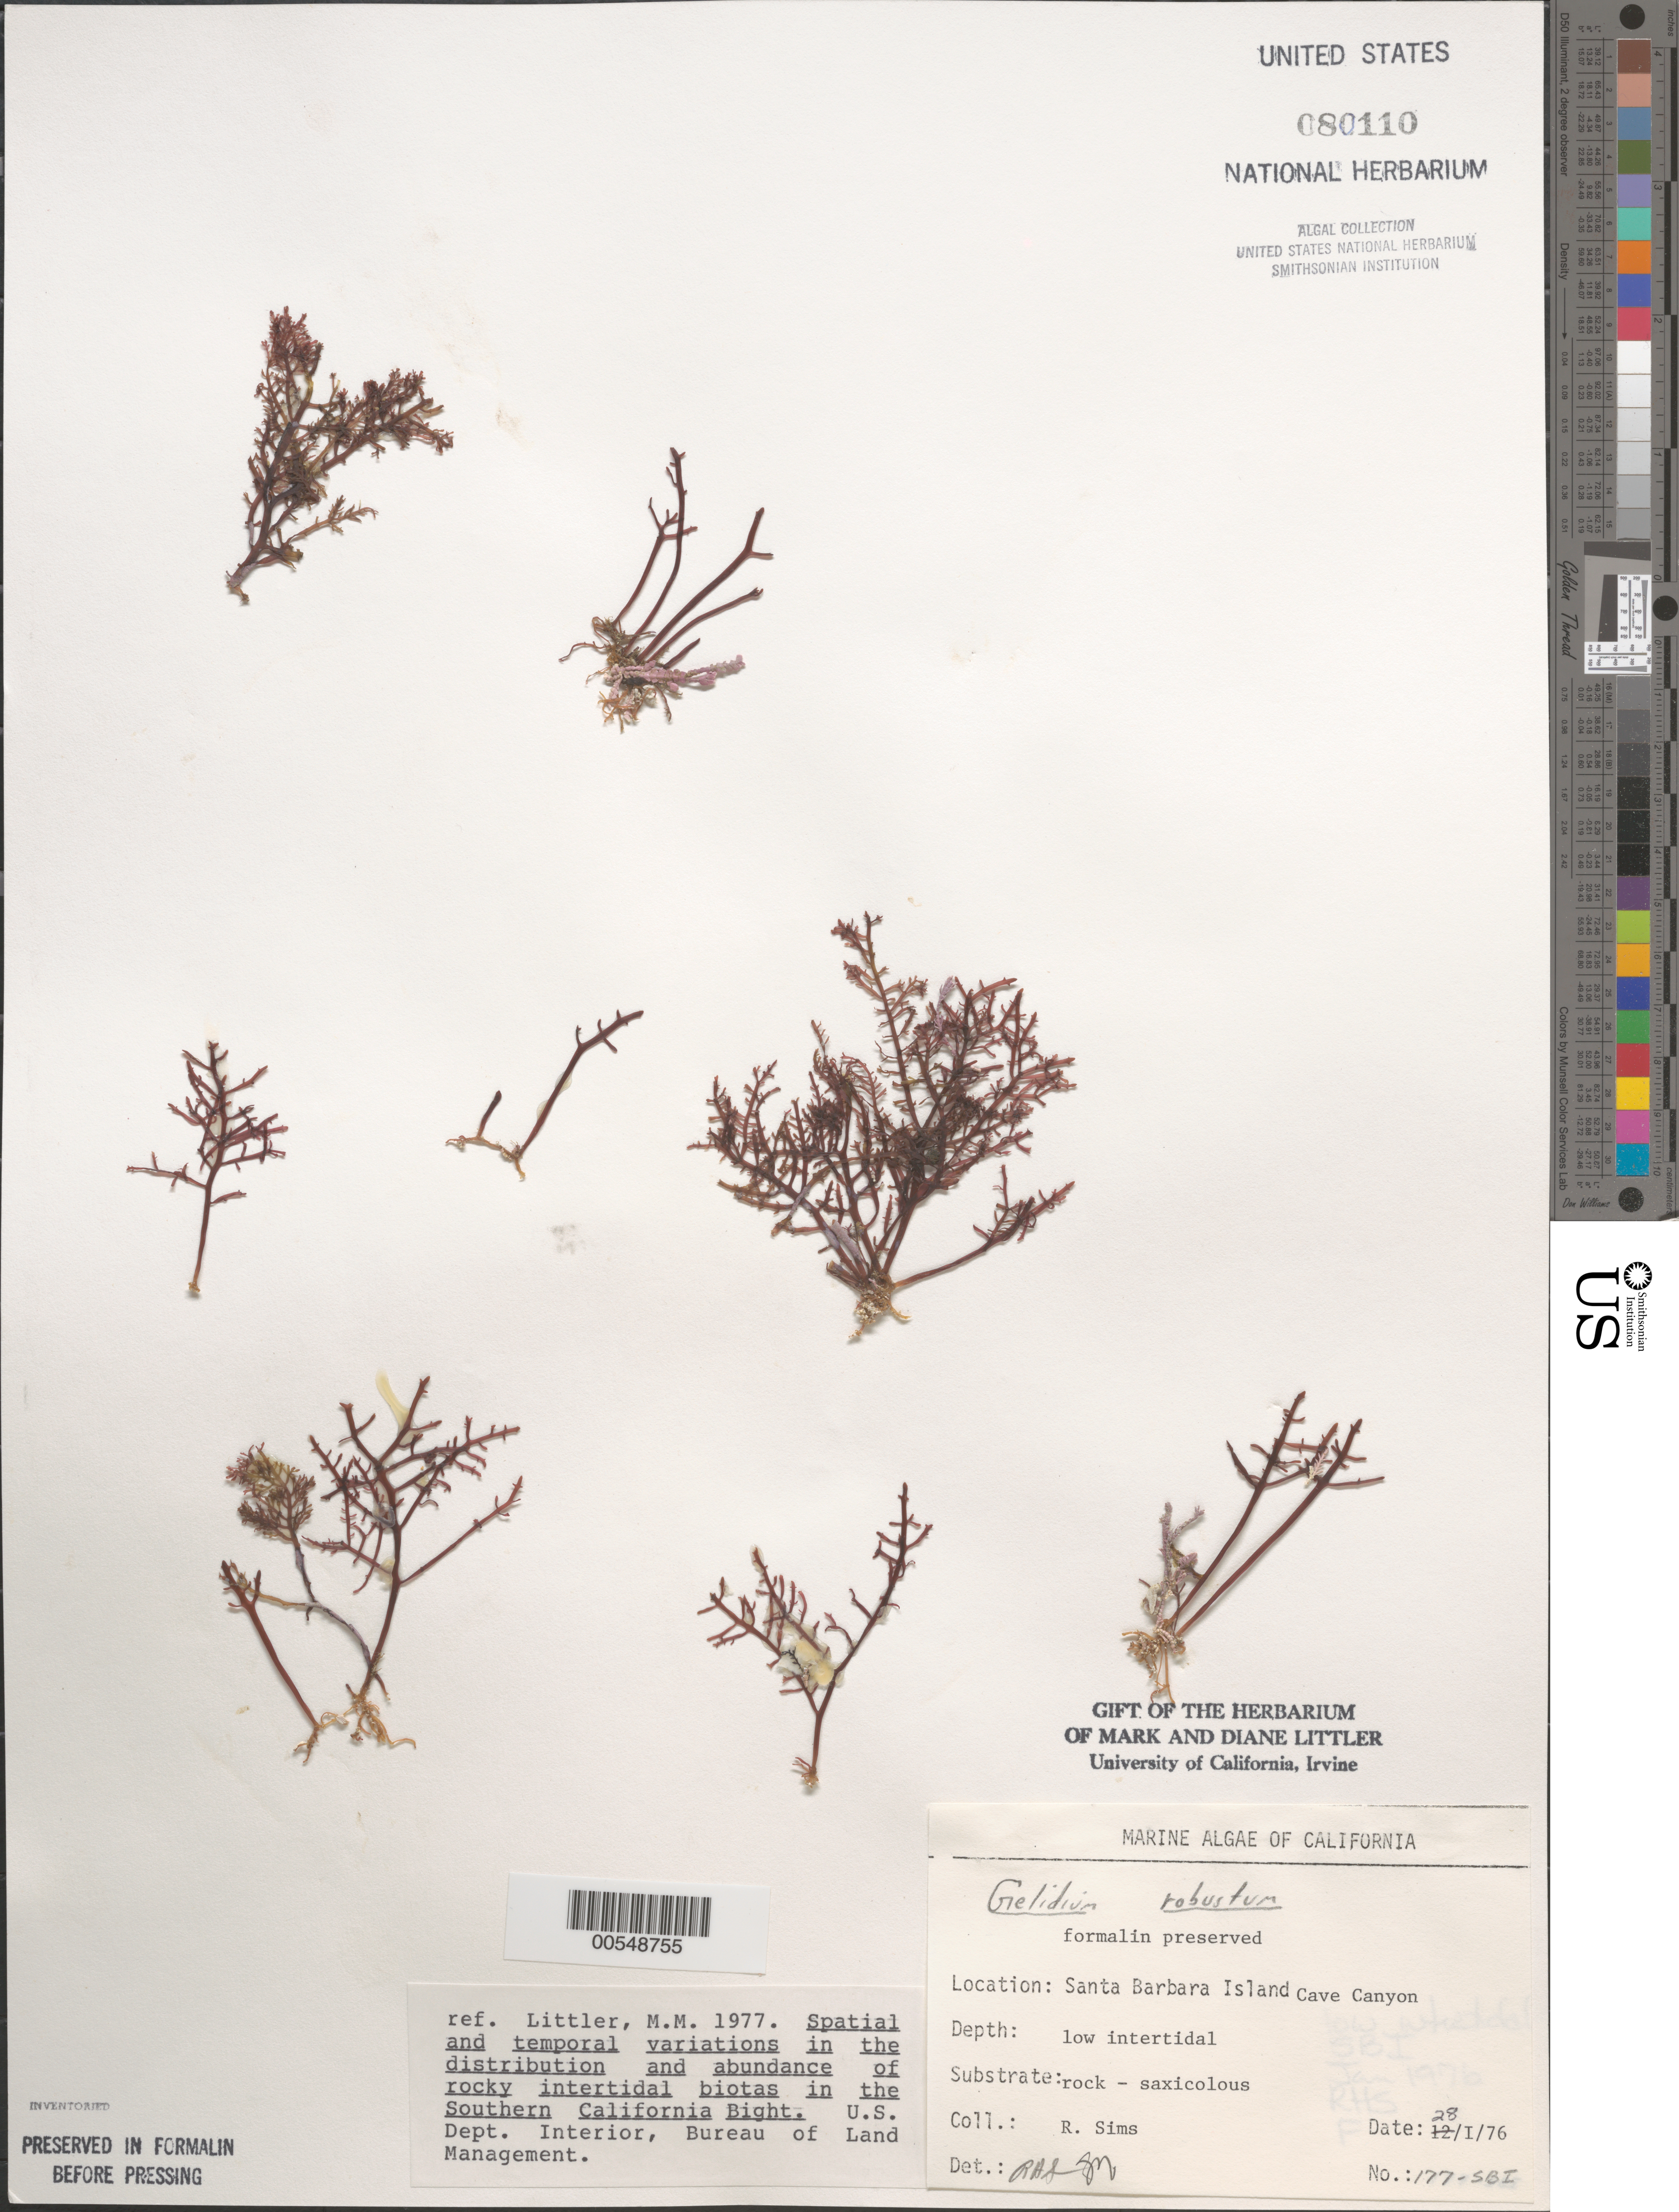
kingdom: Plantae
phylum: Rhodophyta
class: Florideophyceae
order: Gelidiales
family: Gelidiaceae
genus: Gelidium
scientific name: Gelidium robustum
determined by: Sims, Robert H.; Murray, S. N.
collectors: R. H. Sims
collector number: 177-sbi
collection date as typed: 28 Jan 1976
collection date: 1976-01-28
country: United States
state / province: California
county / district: Santa Barbara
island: Santa Barbara Island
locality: Cave Canyon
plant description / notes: BLM-SOCALBIGHT Rocky Intertidal Survey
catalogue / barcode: US 80110